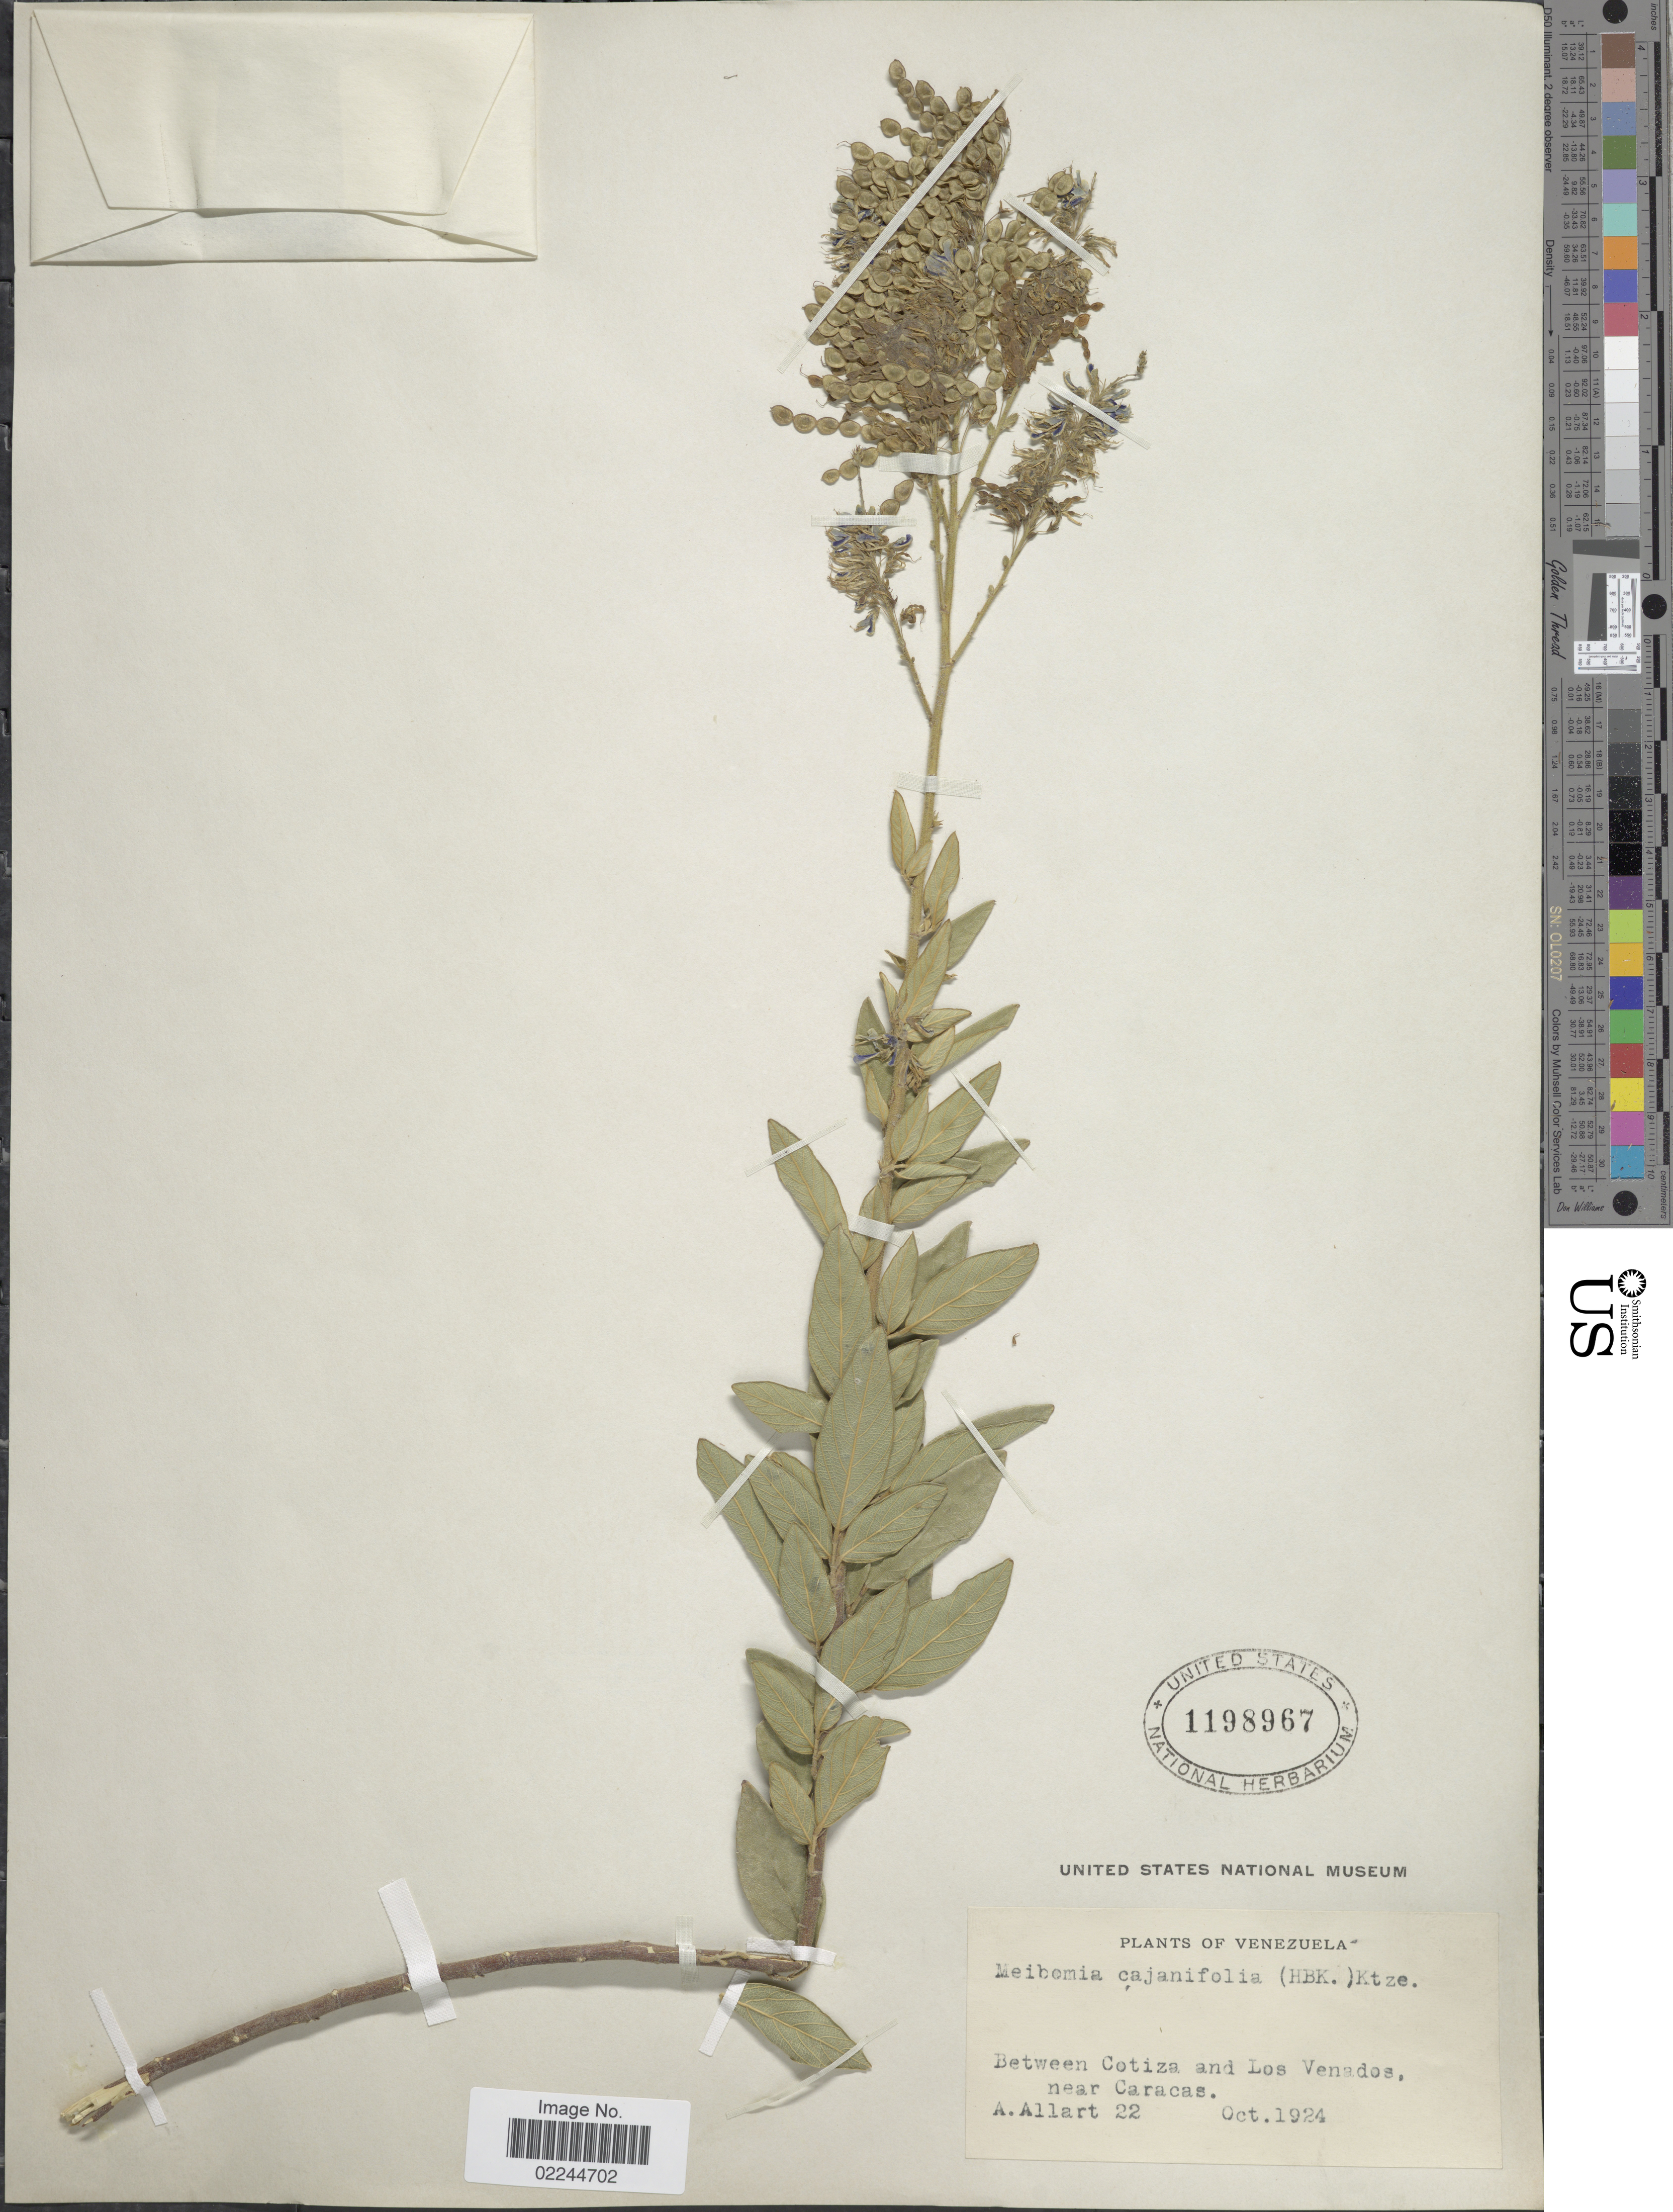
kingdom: Plantae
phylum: Tracheophyta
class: Magnoliopsida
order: Fabales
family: Fabaceae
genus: Desmodium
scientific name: Desmodium cajanifolium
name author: (Kunth) DC.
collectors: A. Allart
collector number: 22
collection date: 1924-10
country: Venezuela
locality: Between Cotiza and Los Venados, near Caracas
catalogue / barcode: US 1198967